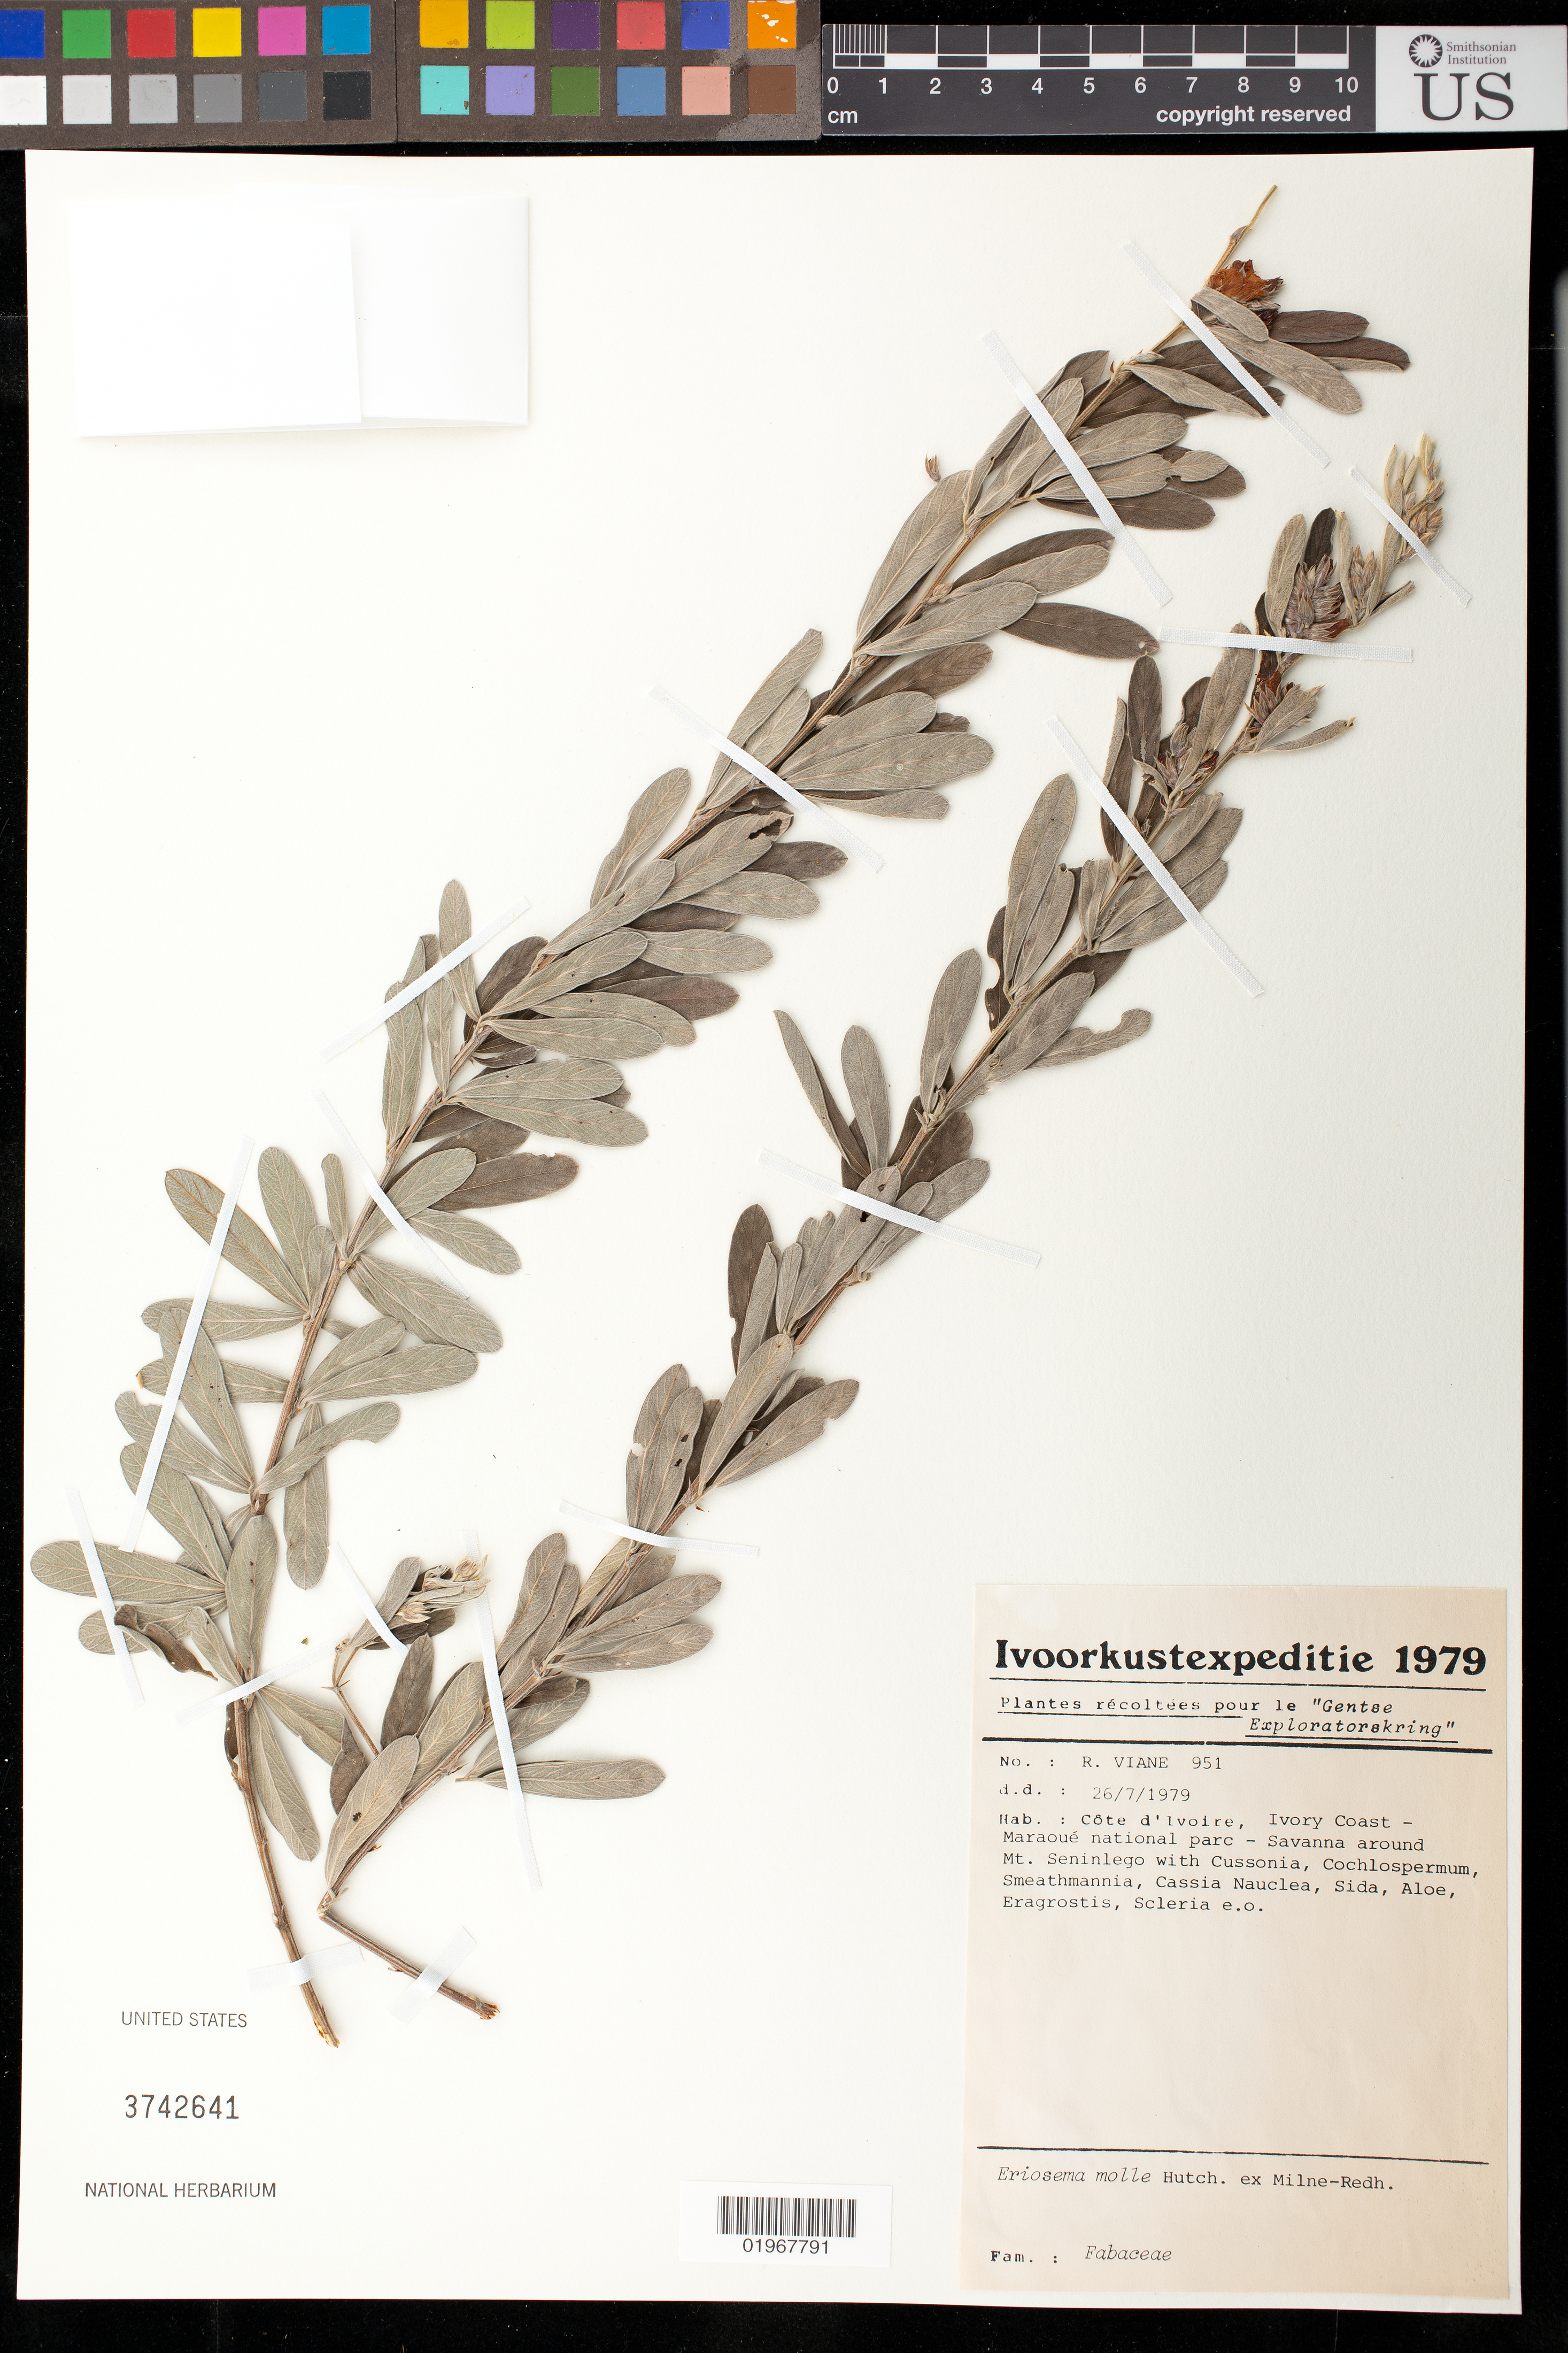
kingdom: Plantae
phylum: Tracheophyta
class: Magnoliopsida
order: Fabales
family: Fabaceae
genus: Eriosema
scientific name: Eriosema molle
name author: Hutch. ex Milne-Redh.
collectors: R. Viane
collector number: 951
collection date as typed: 26/7/1979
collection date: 1979-07-26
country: Ivory Coast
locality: Cote d'Ivoire. Maraoue national parc - Savanna around Mt. Seninlego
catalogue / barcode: US 3742641